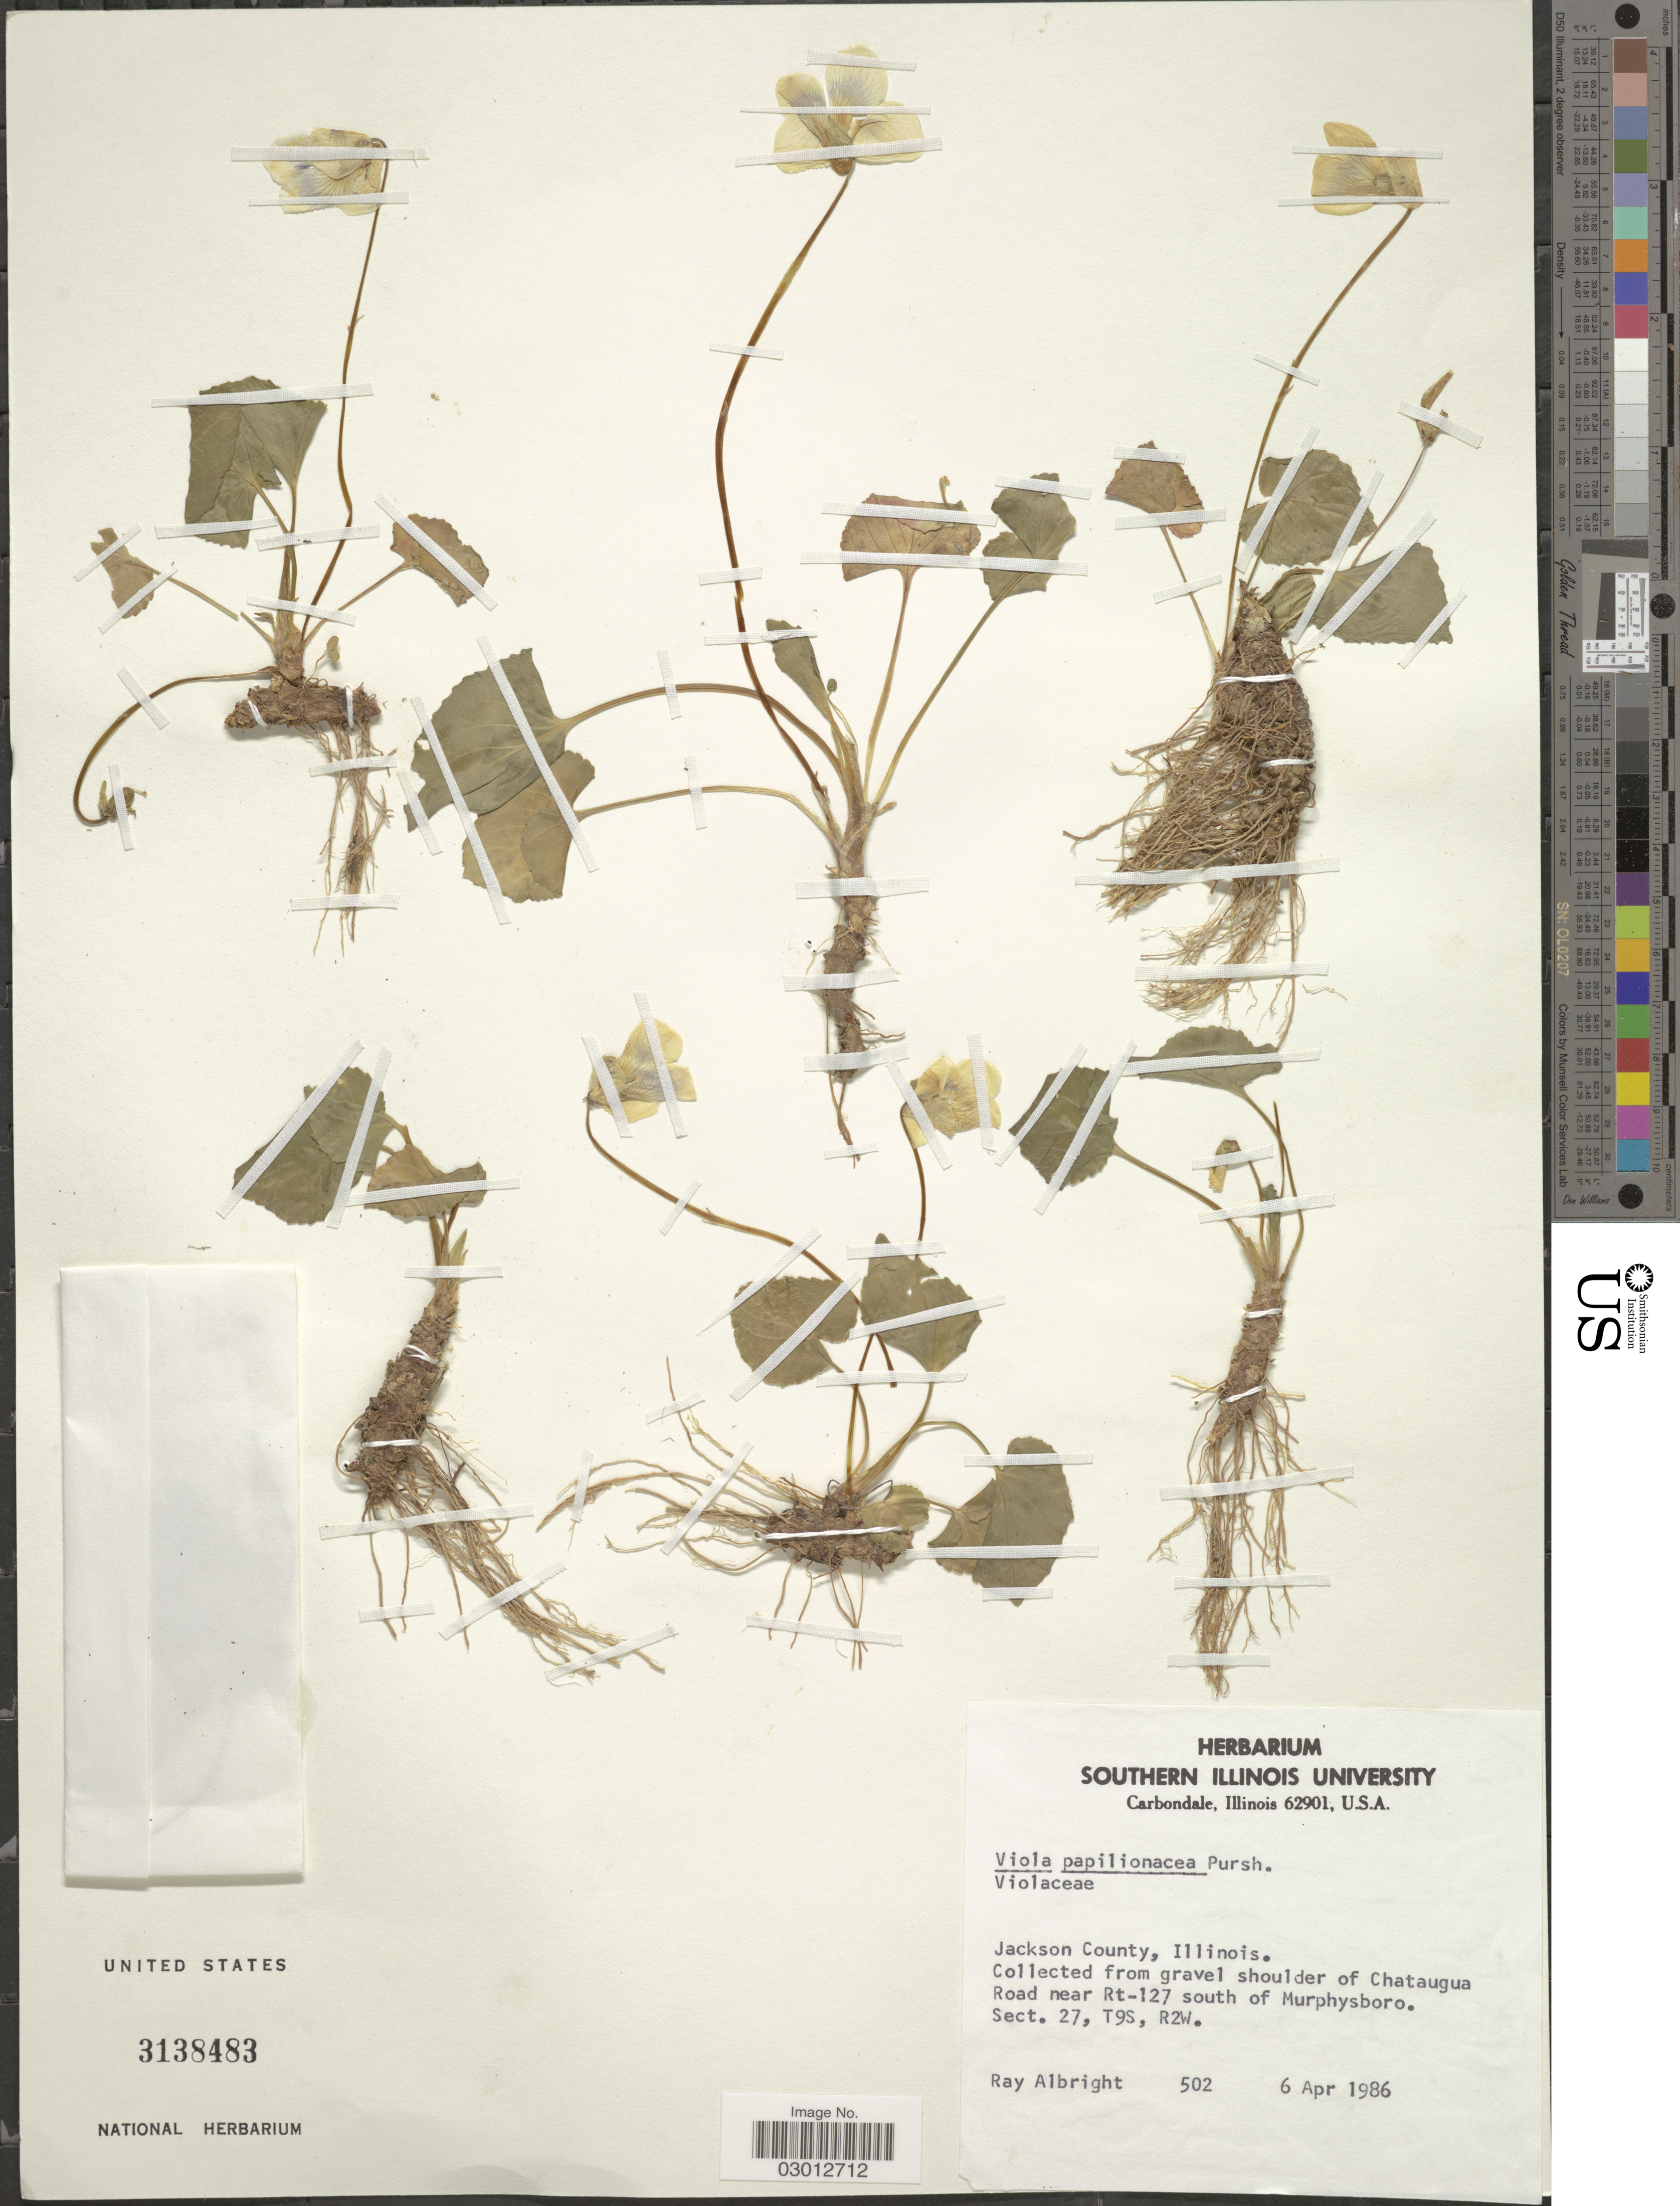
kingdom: Plantae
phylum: Tracheophyta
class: Magnoliopsida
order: Malpighiales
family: Violaceae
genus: Viola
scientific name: Viola papilionacea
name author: Pursh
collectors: R. Albright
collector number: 502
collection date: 1986-04-06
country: United States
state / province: Illinois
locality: Jackson County, from gravel shoulder of Chataugua Road near Rt-127 south of Murphysboro. Sect. 27, T9S, R2W.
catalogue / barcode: US 3138483